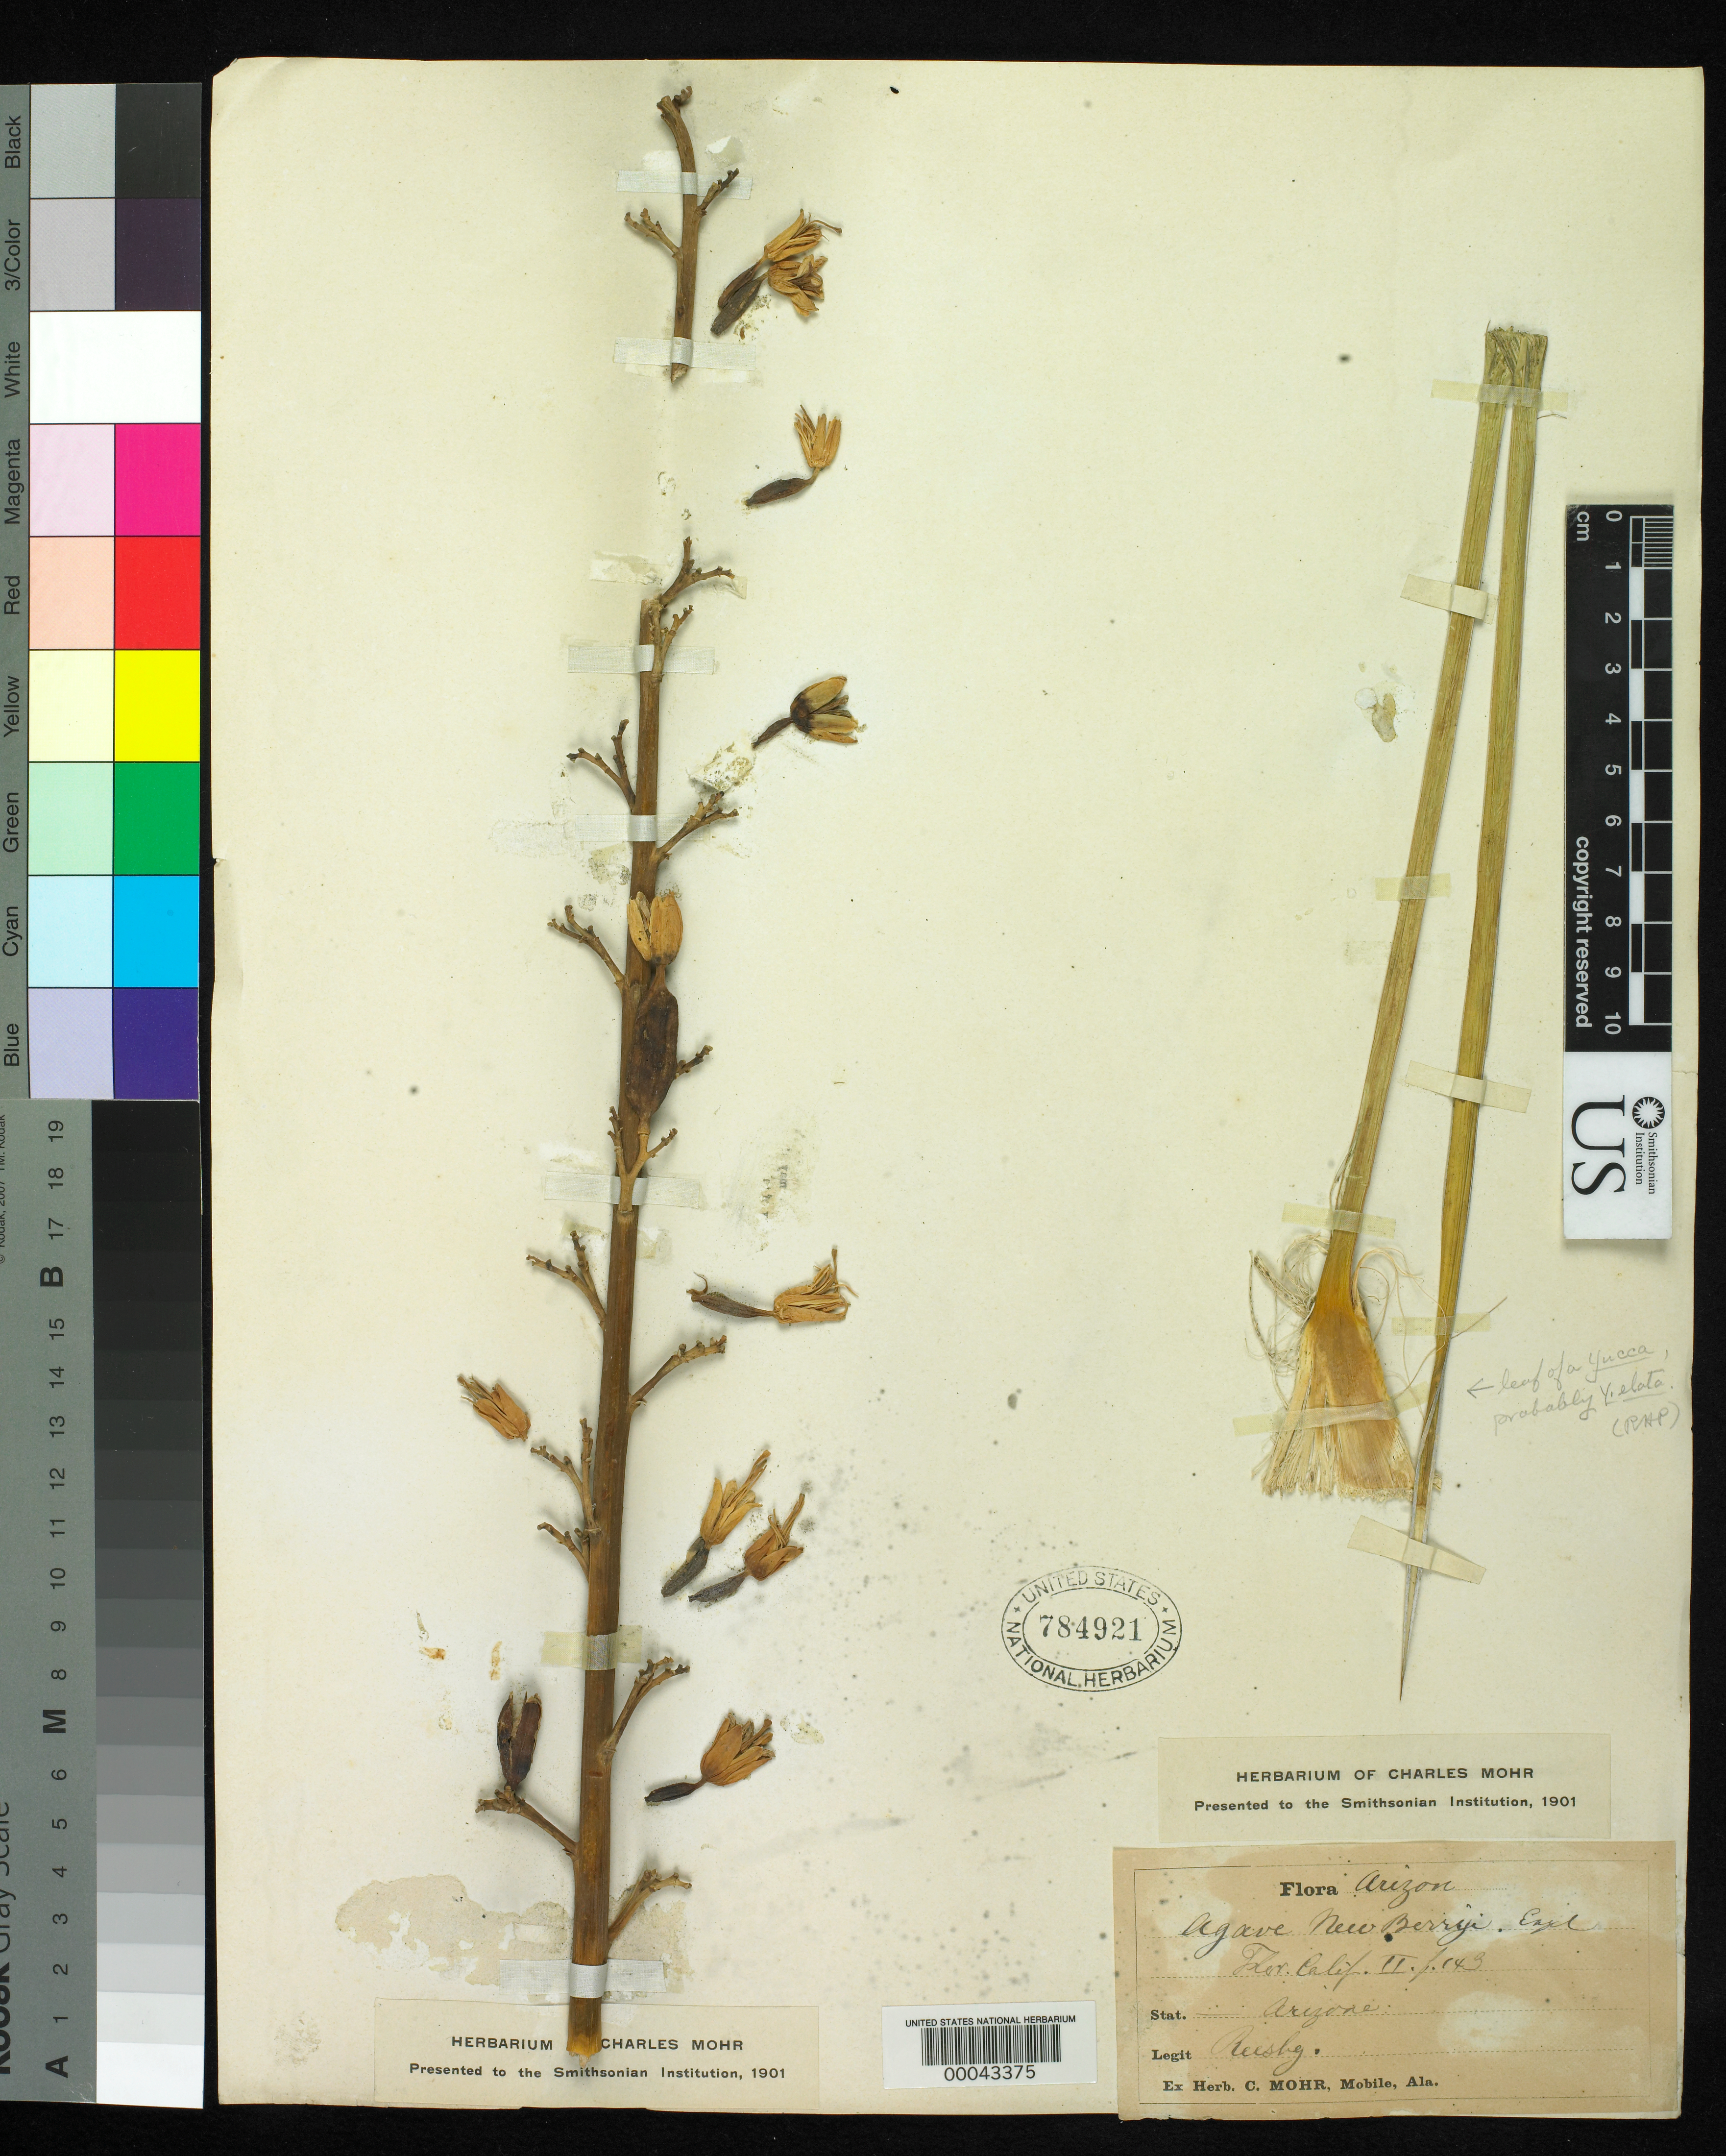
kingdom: Plantae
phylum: Tracheophyta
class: Liliopsida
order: Asparagales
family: Asparagaceae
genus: Agave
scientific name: Agave utahensis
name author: Engelm.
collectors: H. H. Rusby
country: United States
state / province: Arizona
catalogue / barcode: US 784921